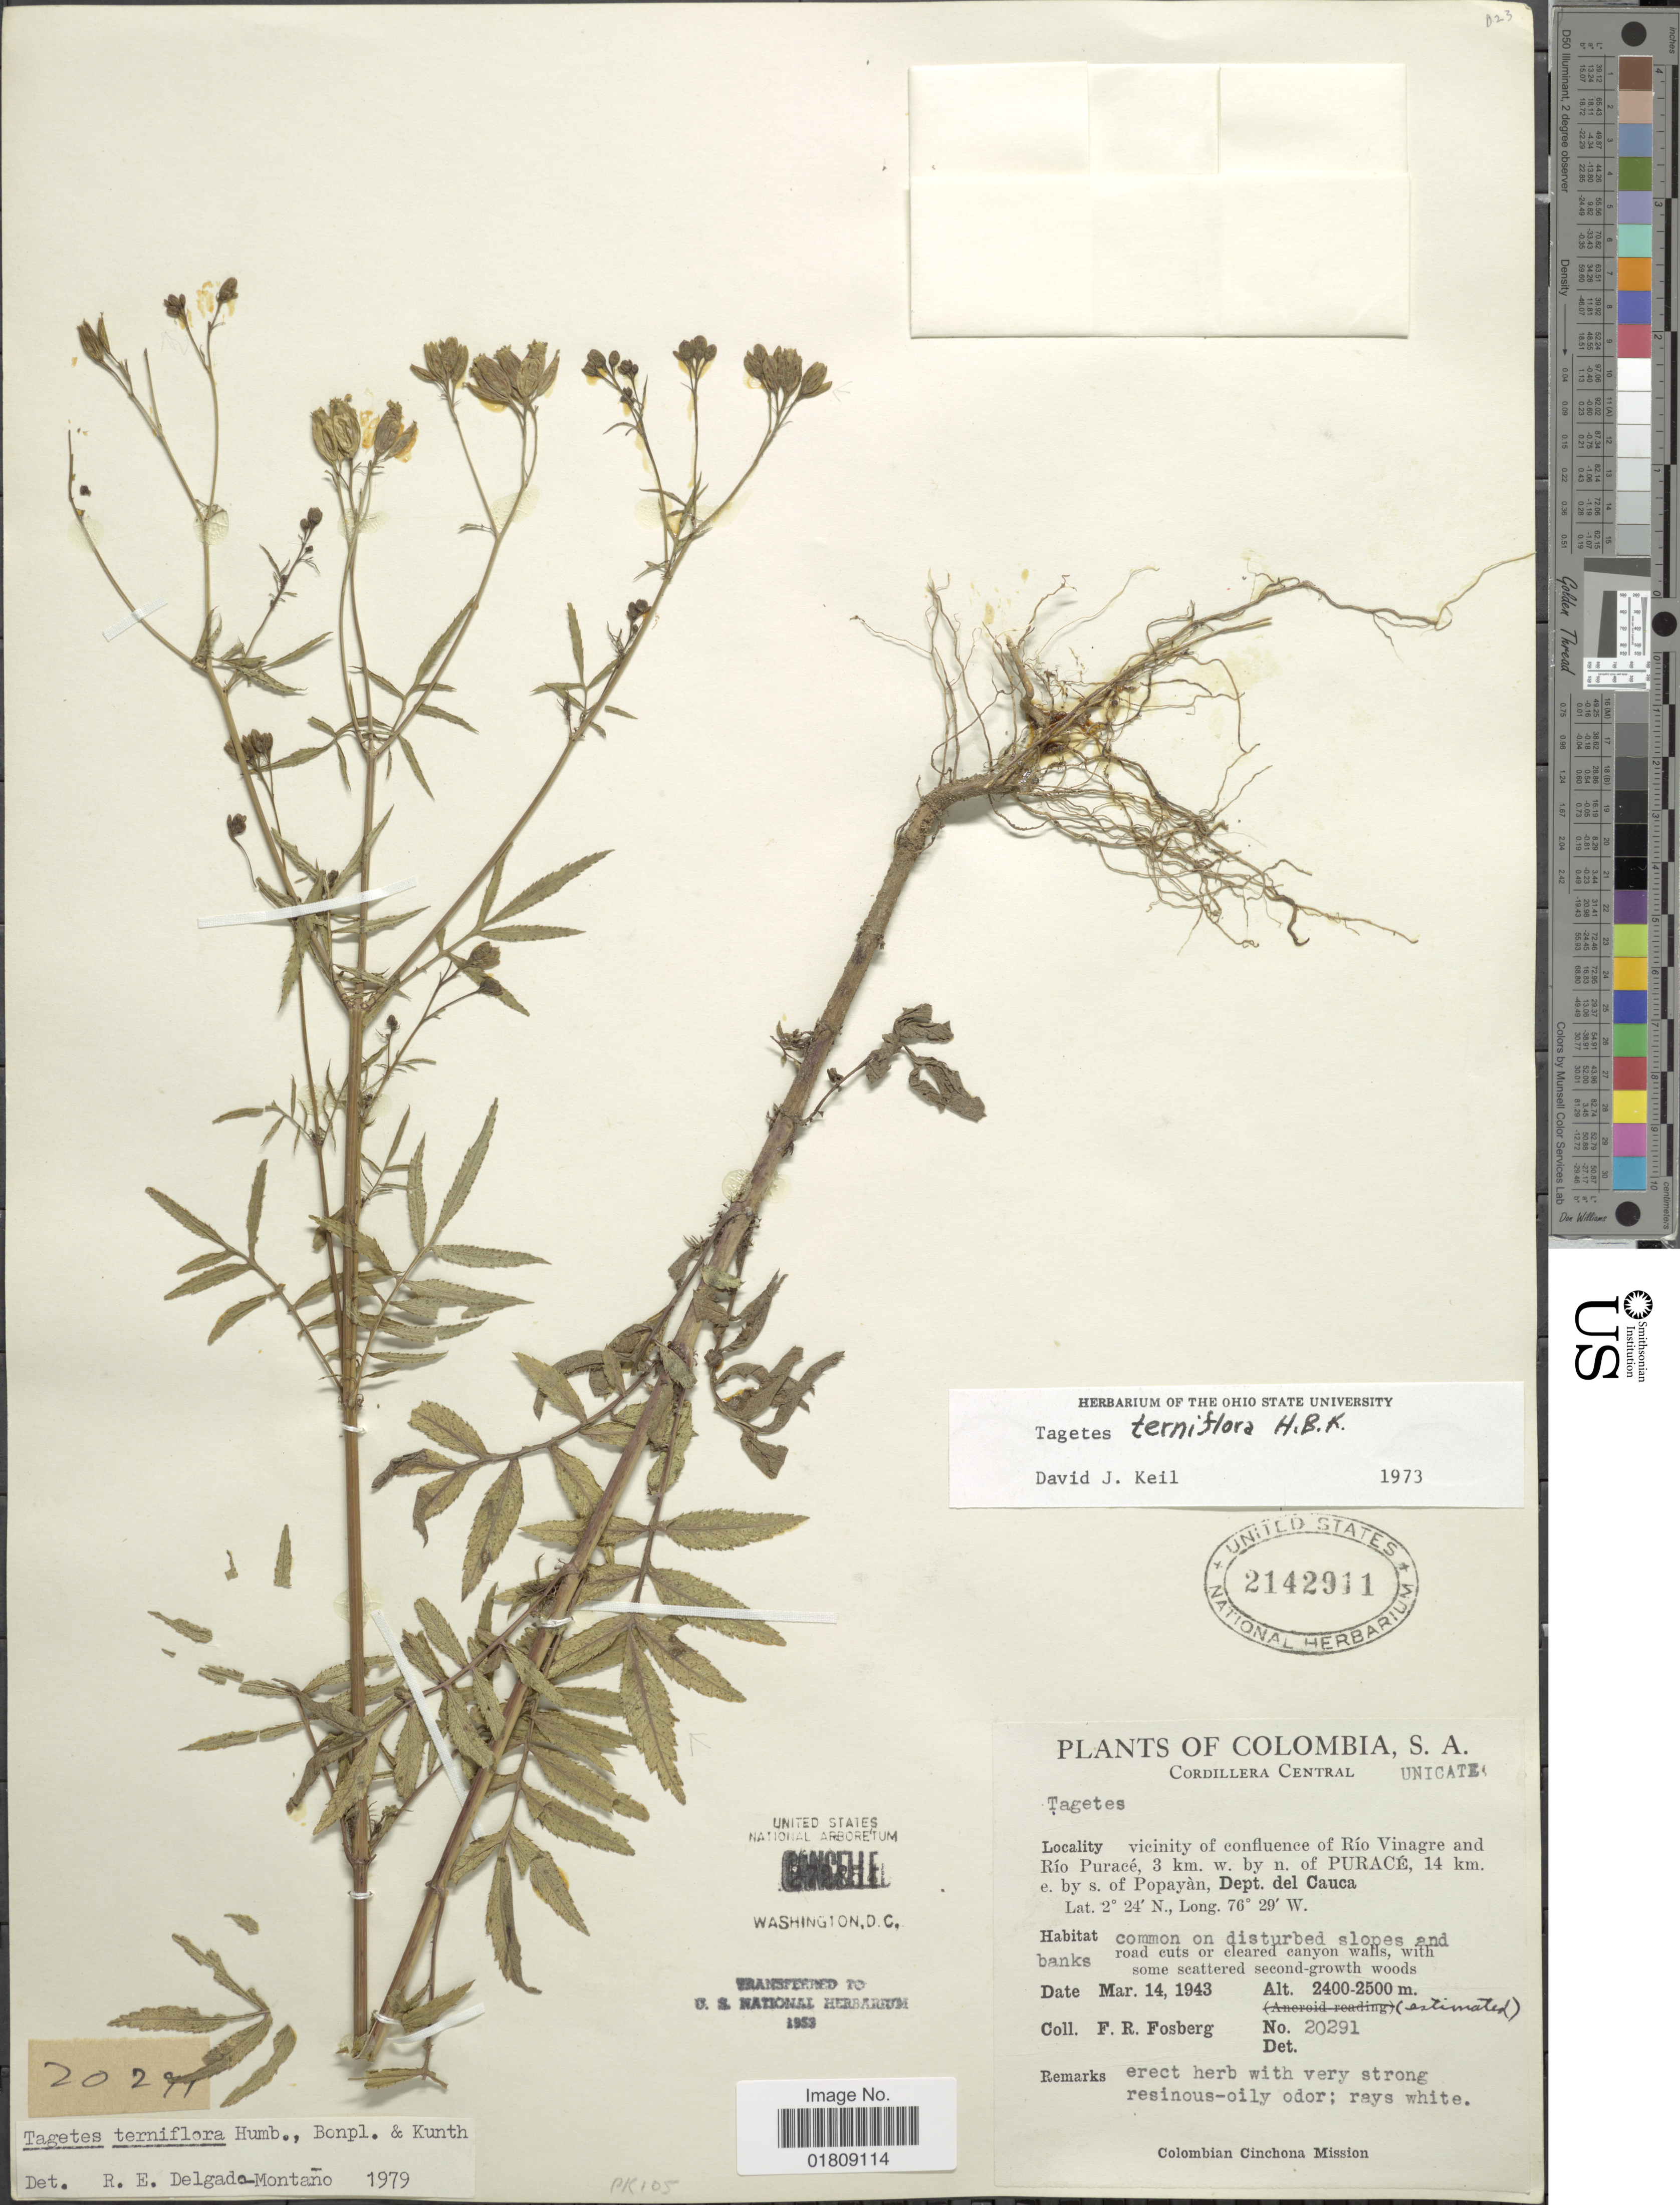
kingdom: Plantae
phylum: Tracheophyta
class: Magnoliopsida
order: Asterales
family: Asteraceae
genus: Tagetes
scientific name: Tagetes terniflora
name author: Kunth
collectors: F. R. Fosberg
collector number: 20291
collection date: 1943-03-14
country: Colombia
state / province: Cauca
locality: Cordillera Central, Vicinity of confluence of Rio Vinagre and Rio Purace, 3 km w by n of Purace, 14 km e by s of Popayan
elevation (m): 2400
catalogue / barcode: US 2142911